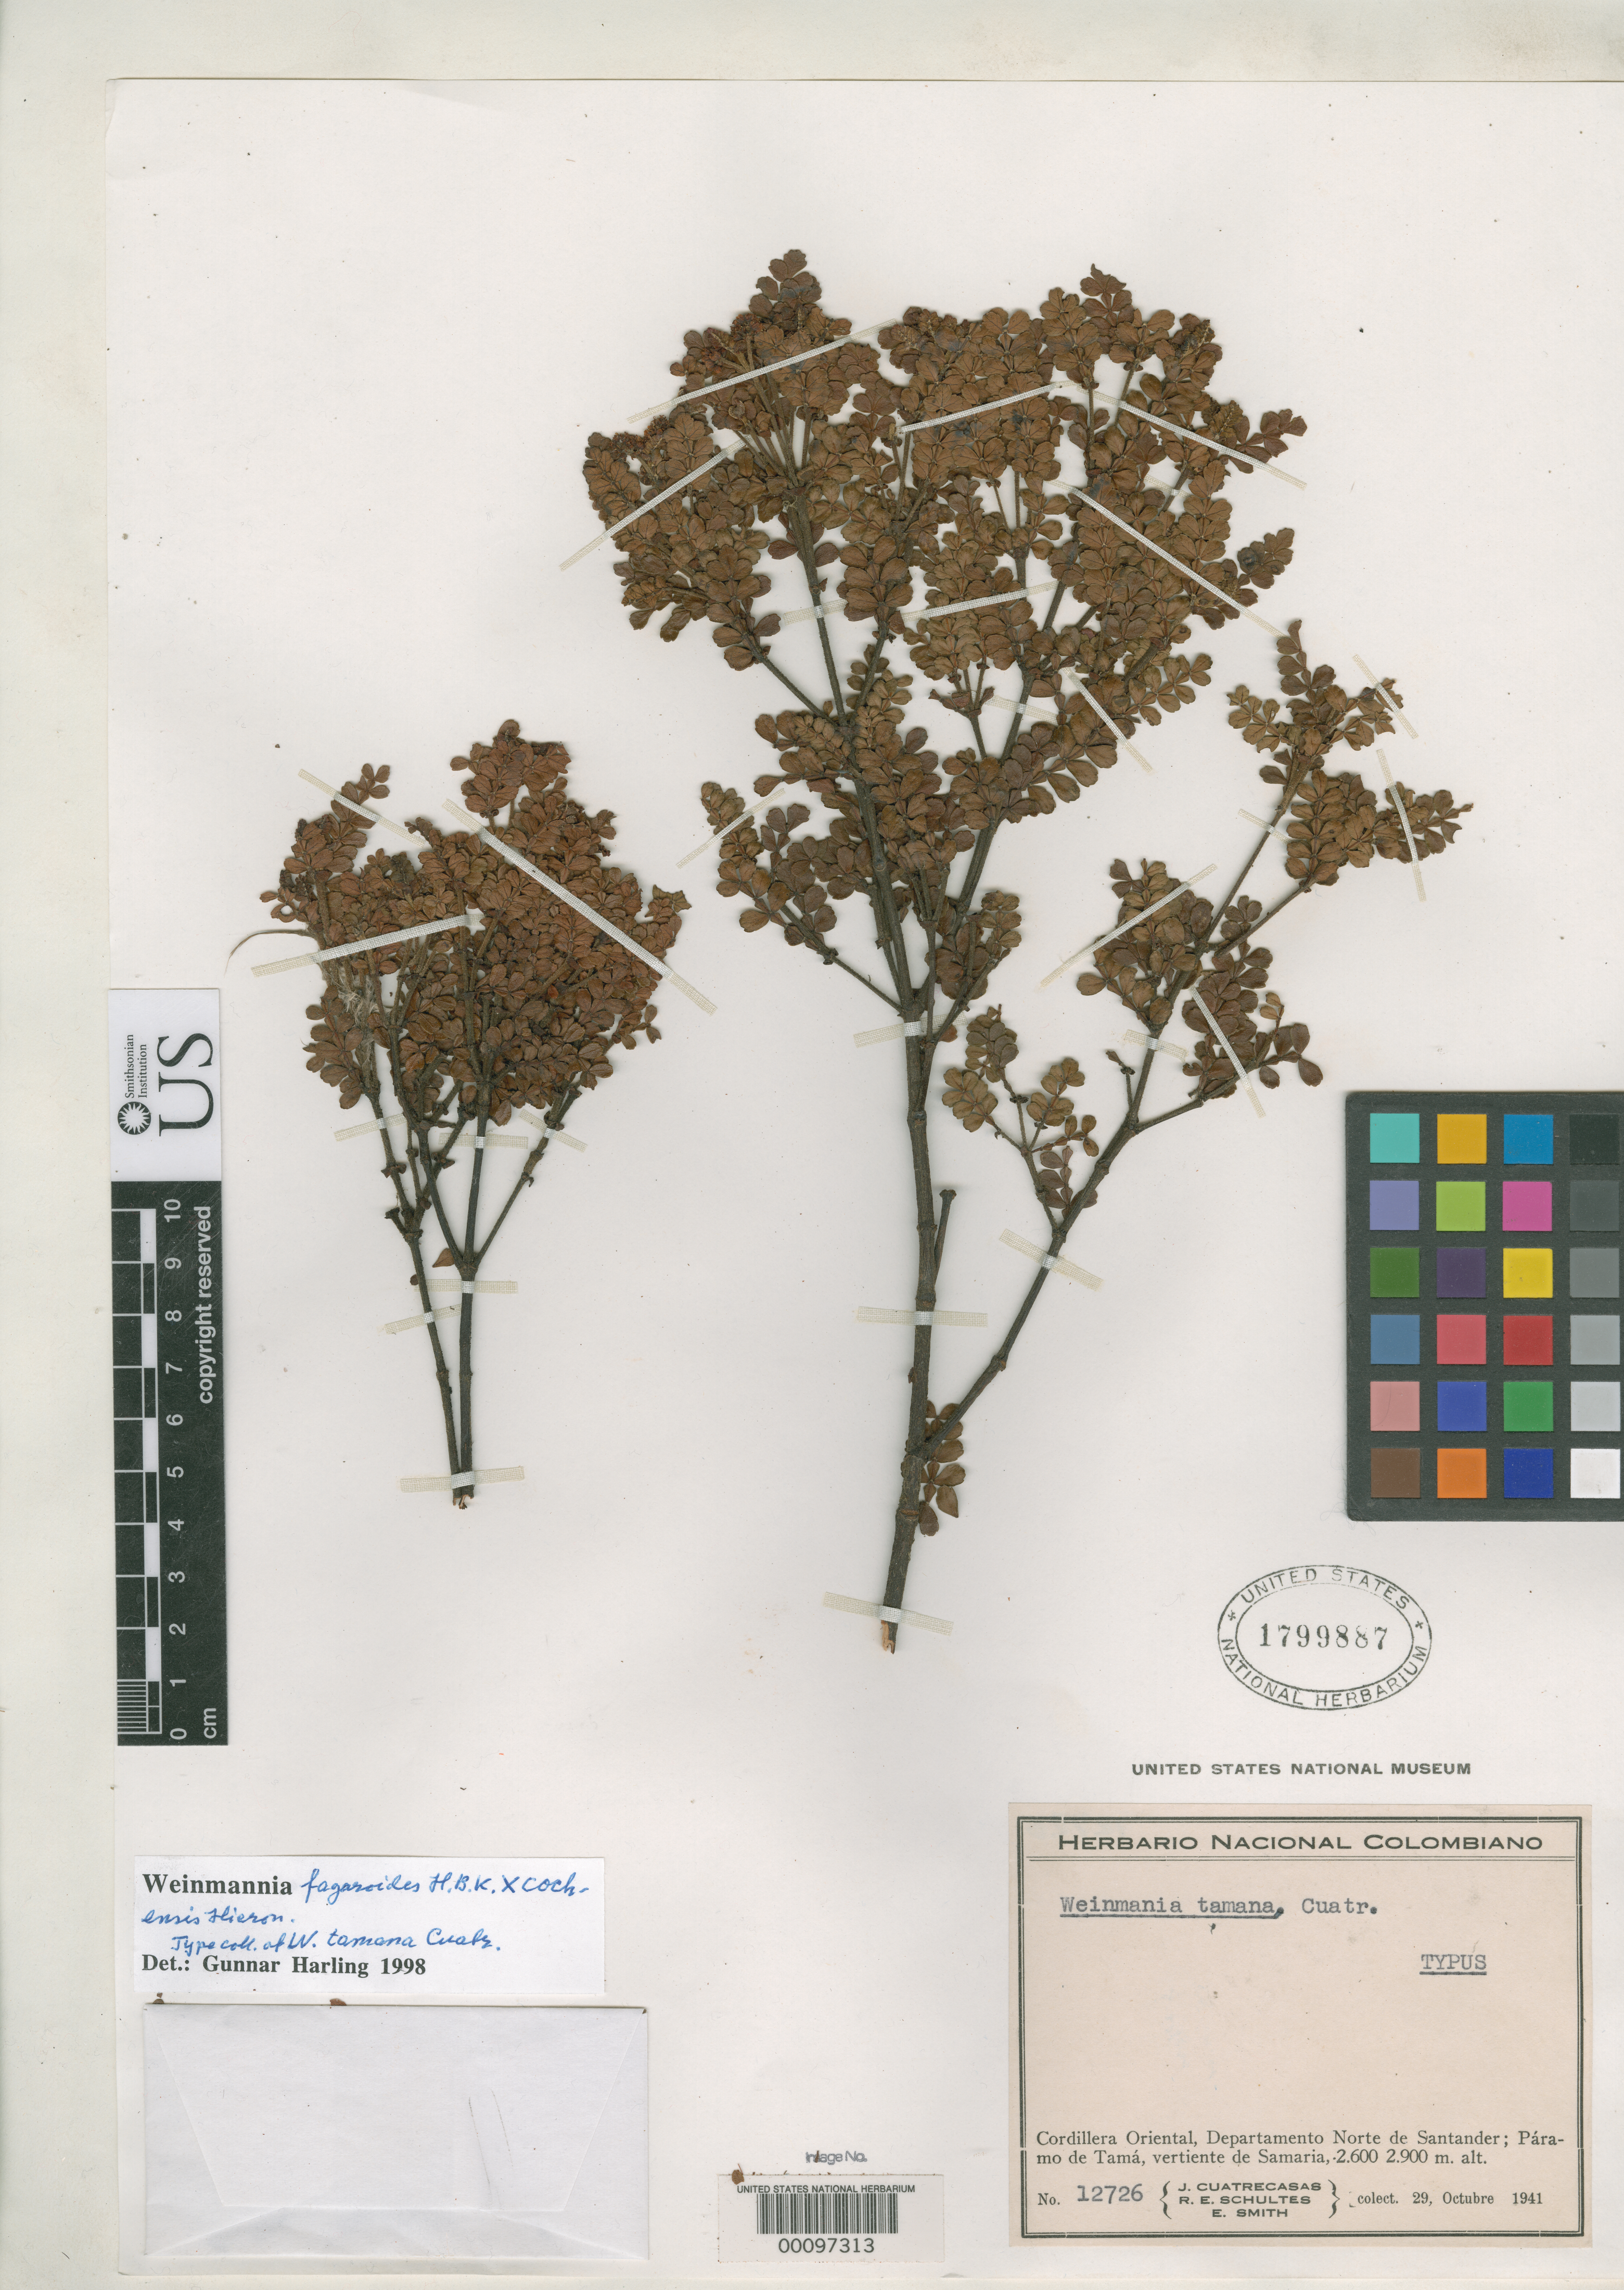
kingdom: Plantae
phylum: Tracheophyta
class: Magnoliopsida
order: Oxalidales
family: Cunoniaceae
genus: Weinmannia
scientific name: Weinmannia tamana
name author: Cuatrec.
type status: Holotype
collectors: J. Cuatrecasas, R. E. Schultes & C. E. Smith Jr.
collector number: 12726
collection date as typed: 27 Oct 1941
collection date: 1941-10-27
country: Colombia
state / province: Norte de Santander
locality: Cordillera Oriental, Paramo de Tama, Vertiente de Samaria.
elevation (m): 2600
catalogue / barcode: US 1799887